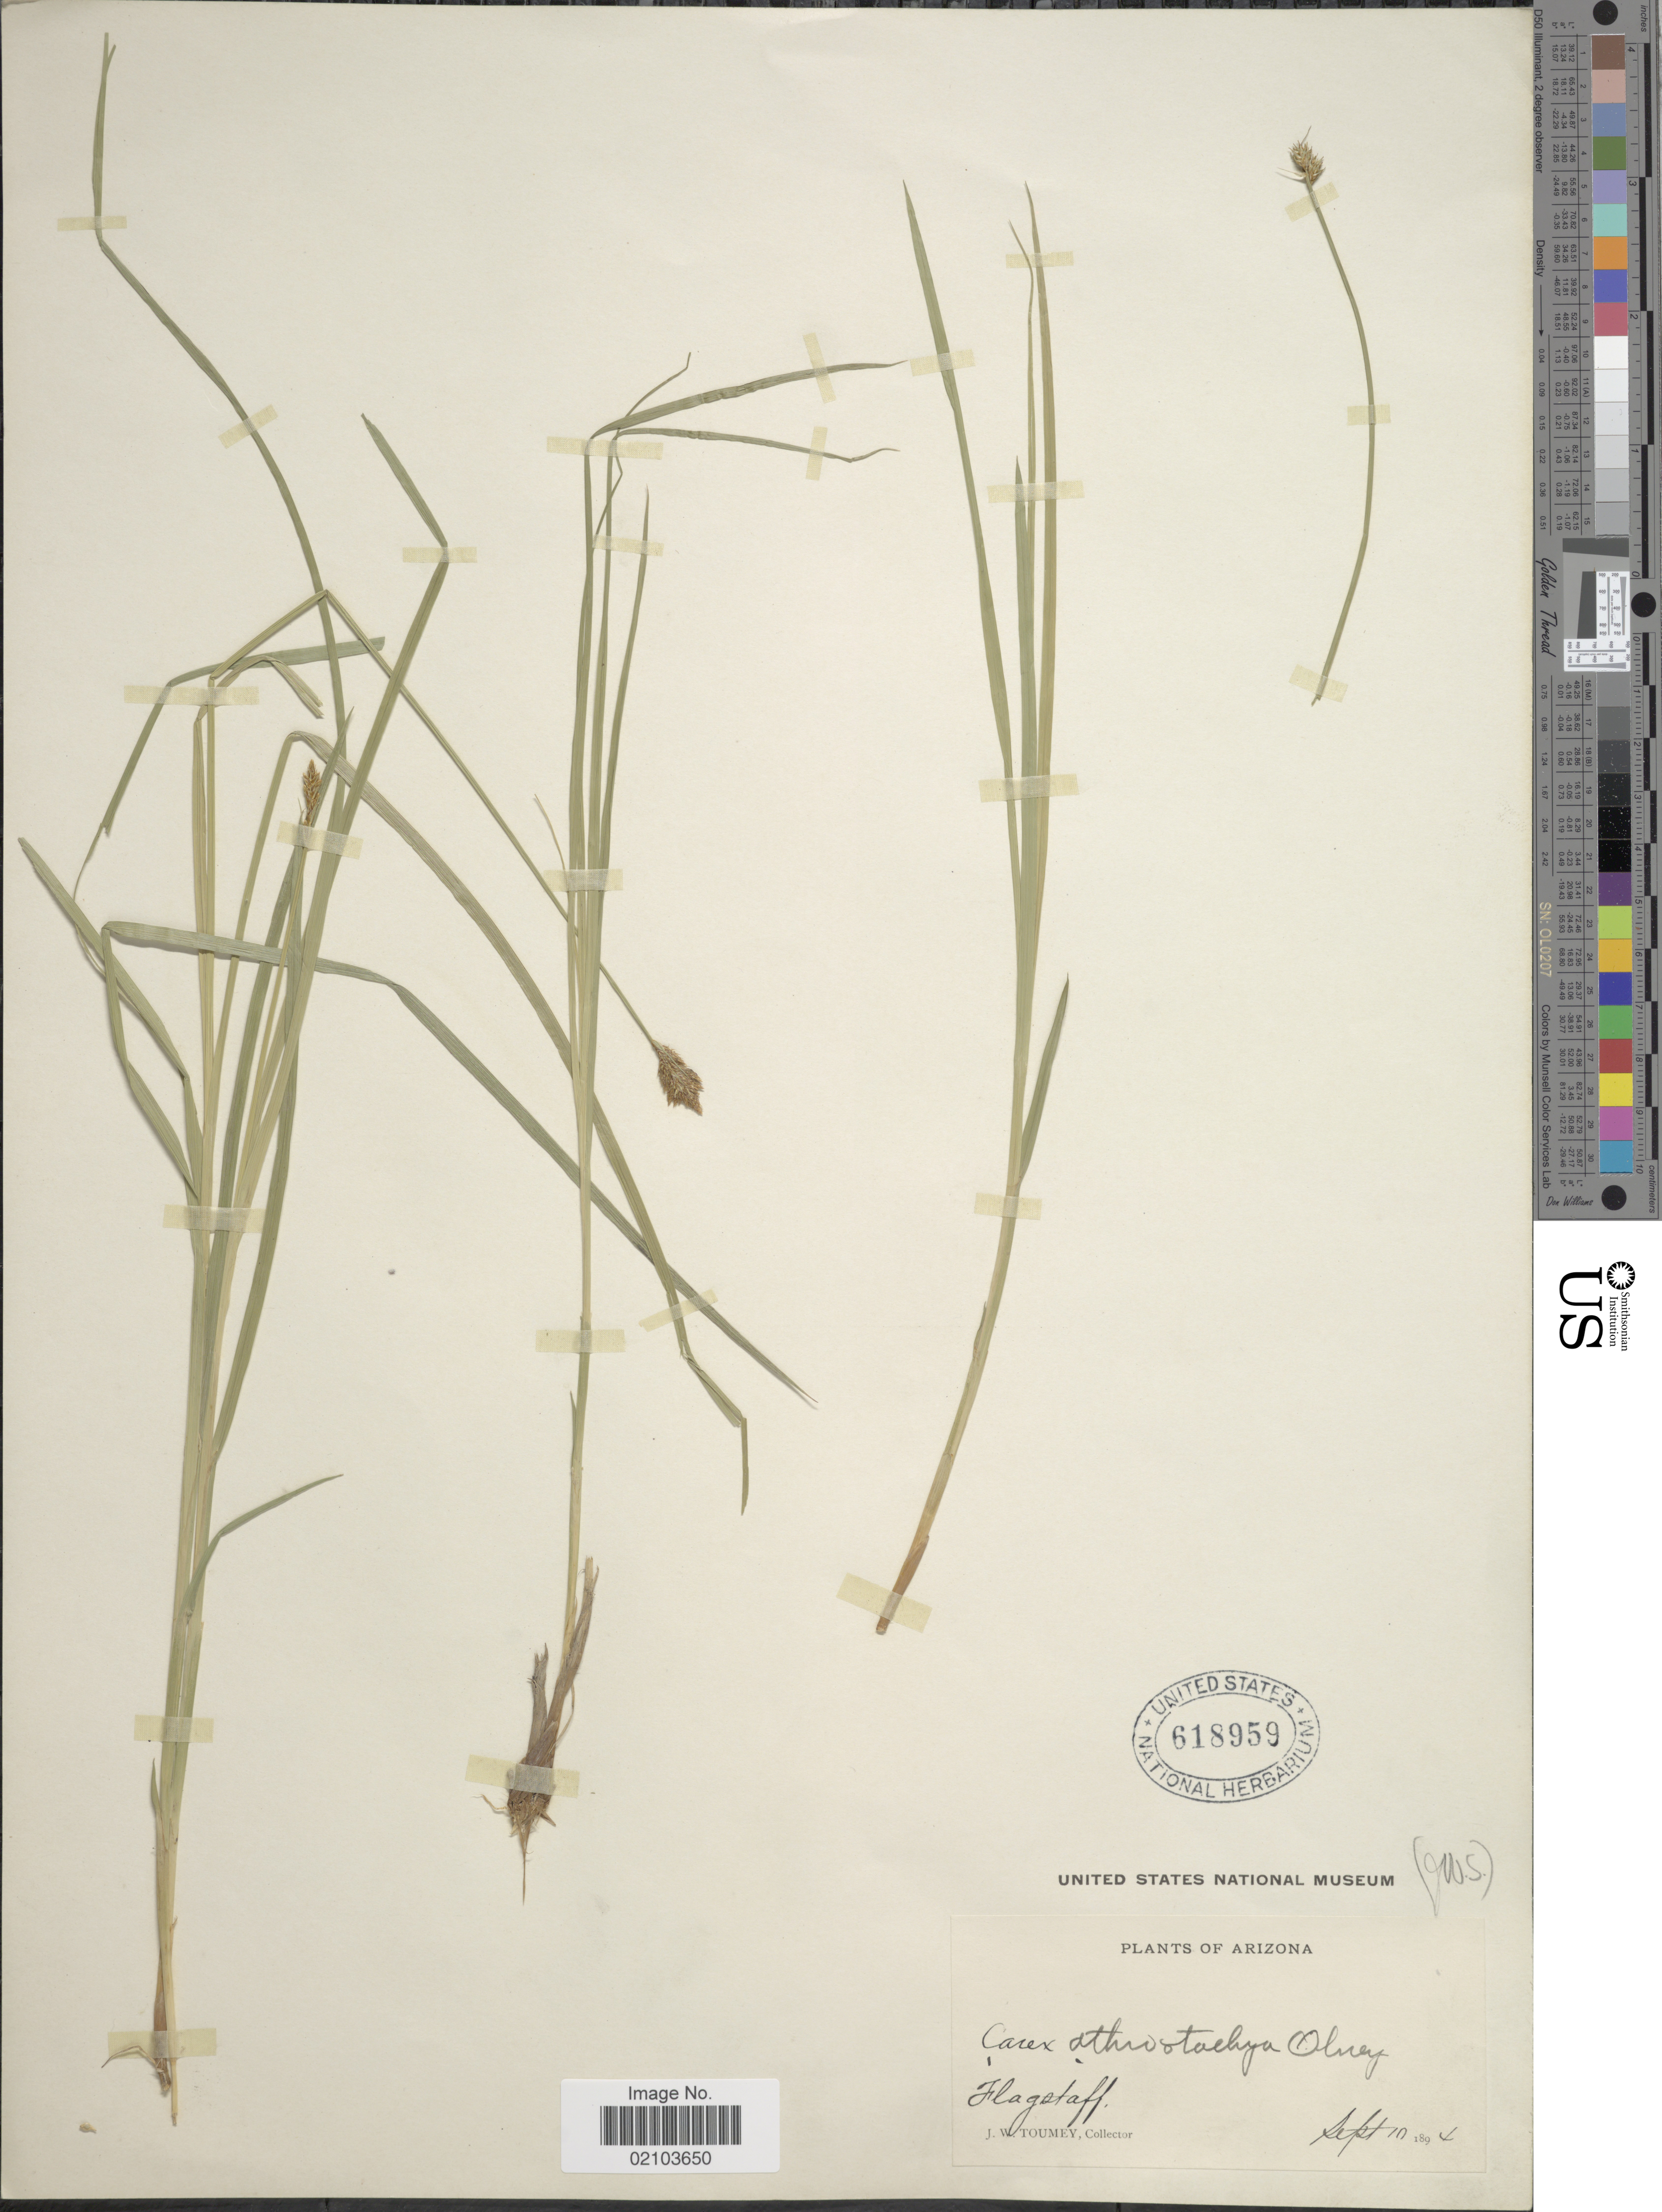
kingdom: Plantae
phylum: Tracheophyta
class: Liliopsida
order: Poales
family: Cyperaceae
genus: Carex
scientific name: Carex athrostachya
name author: Olney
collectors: J. W. Toumey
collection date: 1894-09-10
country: United States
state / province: Arizona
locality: Flagstaff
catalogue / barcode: US 618959